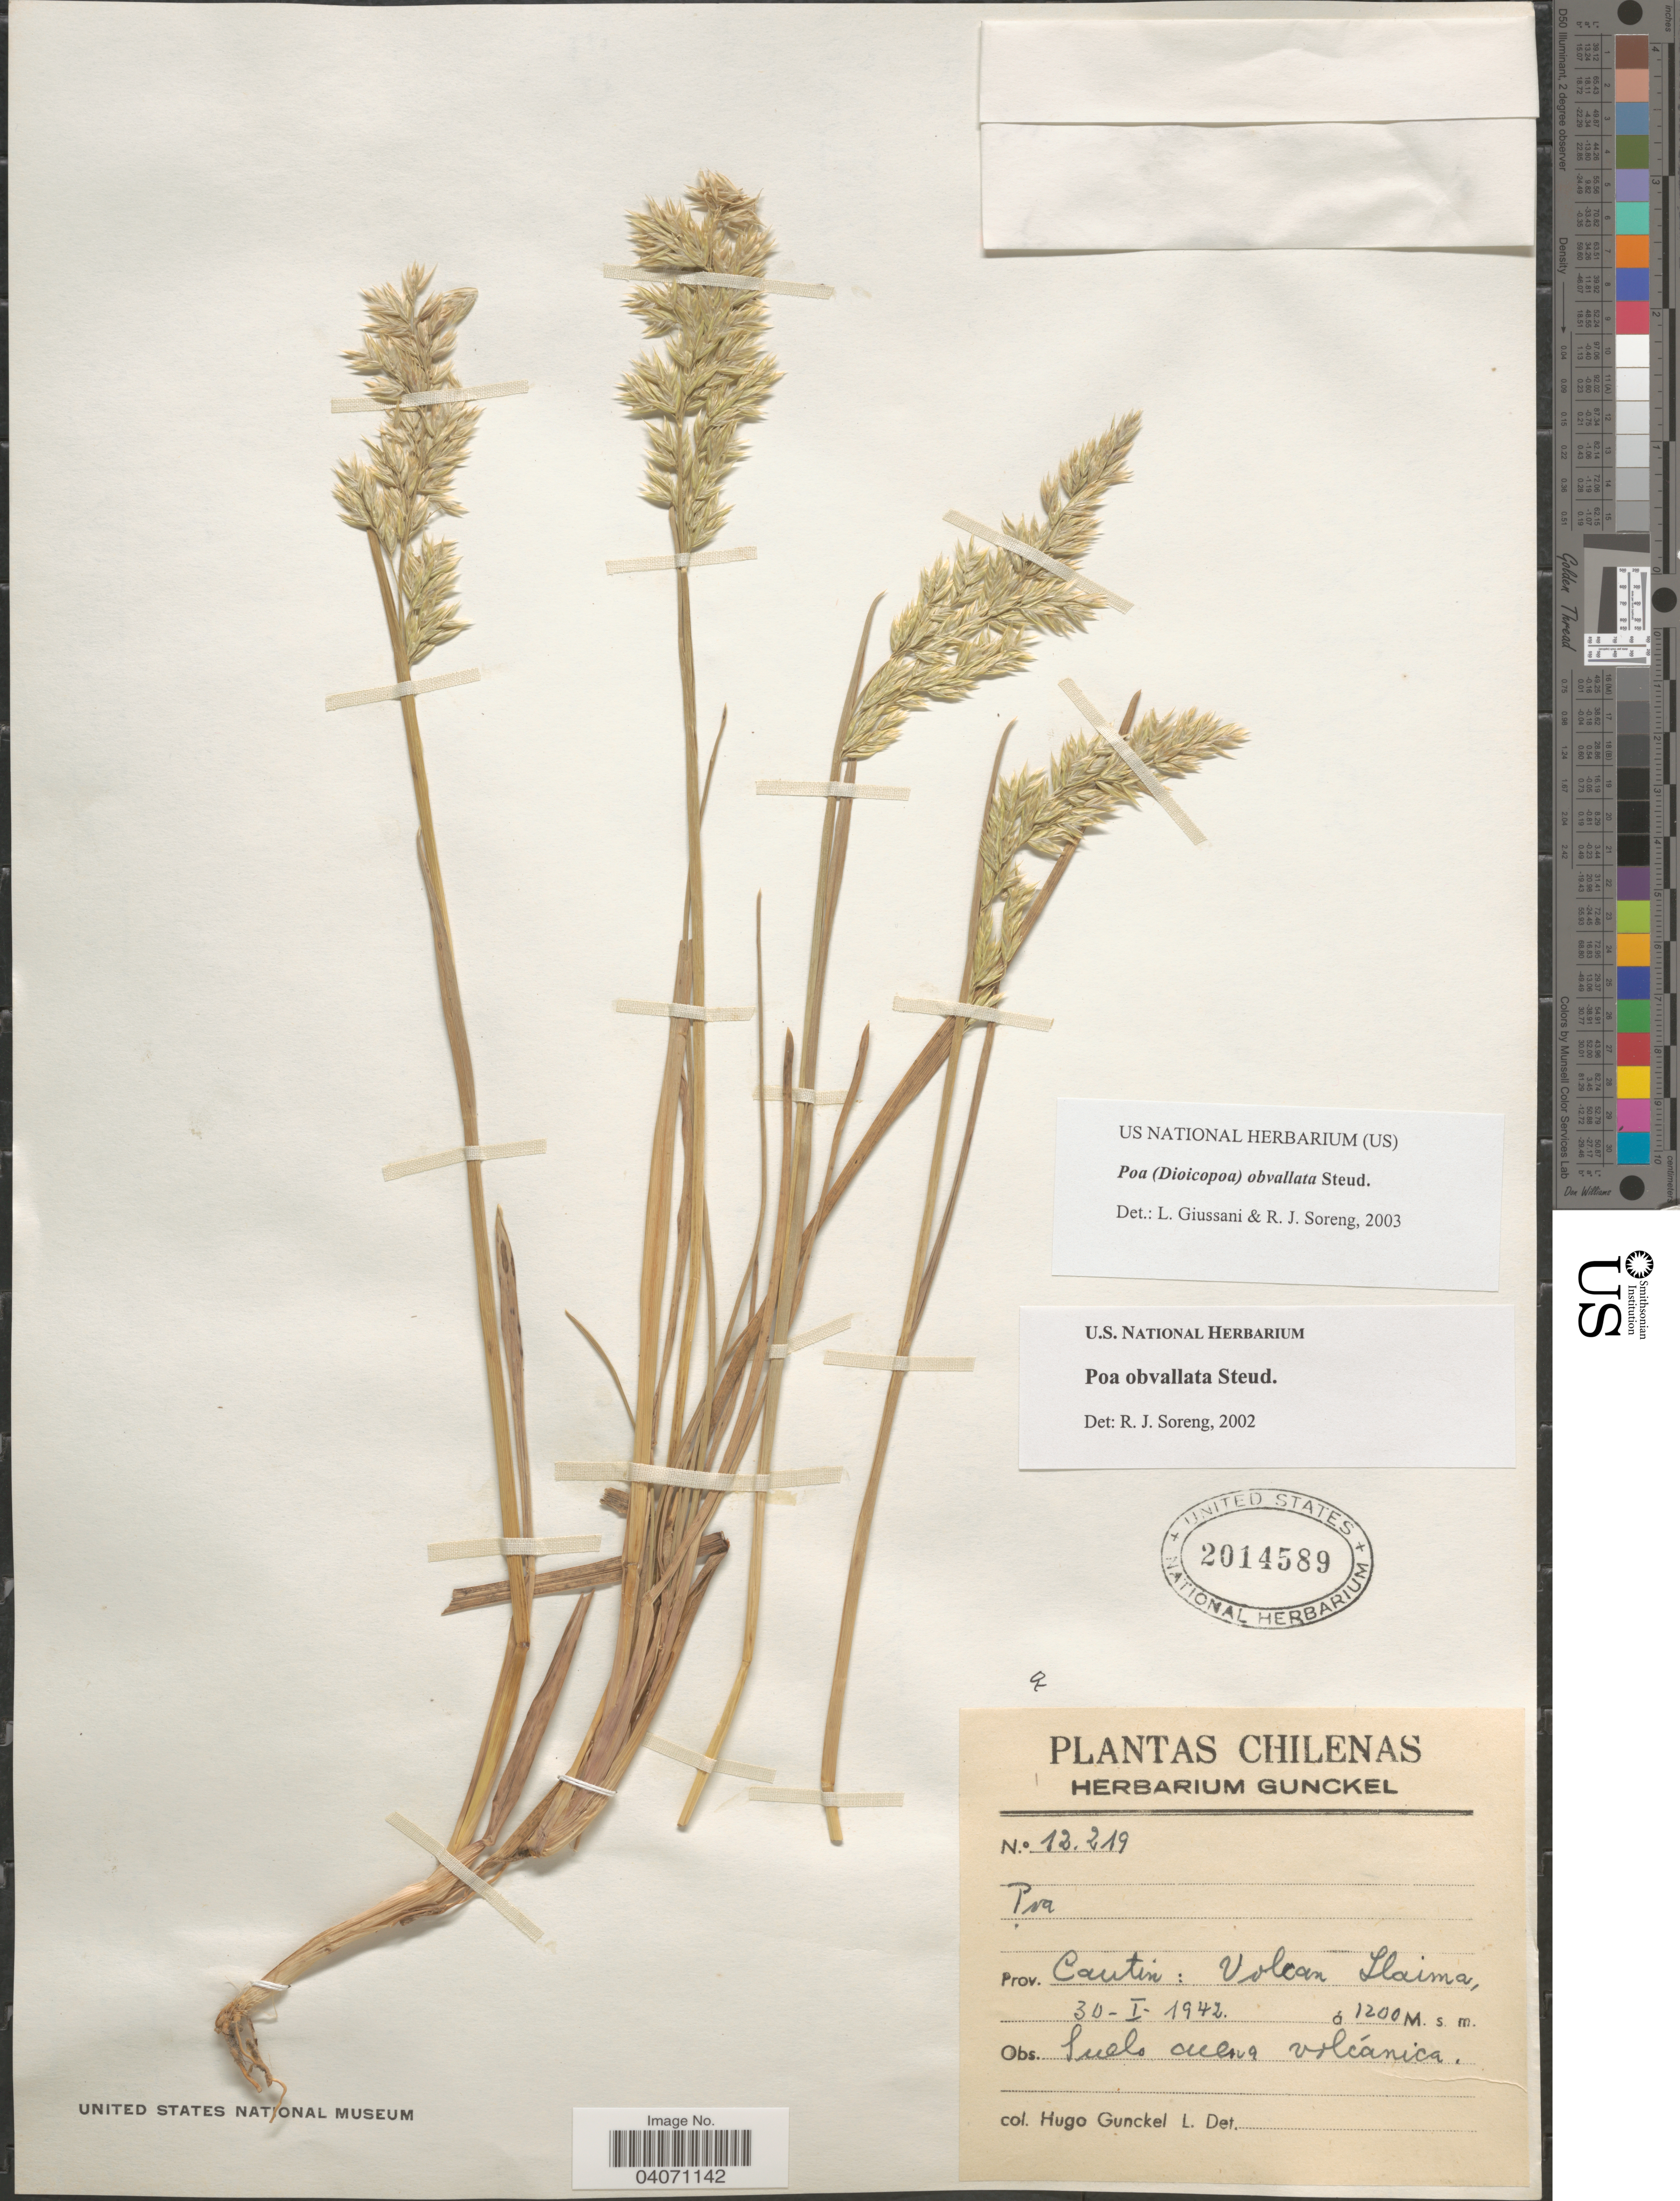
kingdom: Plantae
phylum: Tracheophyta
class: Liliopsida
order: Poales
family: Poaceae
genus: Poa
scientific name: Poa obvallata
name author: Steud.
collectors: H. Gunckel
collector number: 12219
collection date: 1942-01-30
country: Chile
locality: Prov. Cautin: Volcan Llaima.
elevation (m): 1200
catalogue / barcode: US 2014589